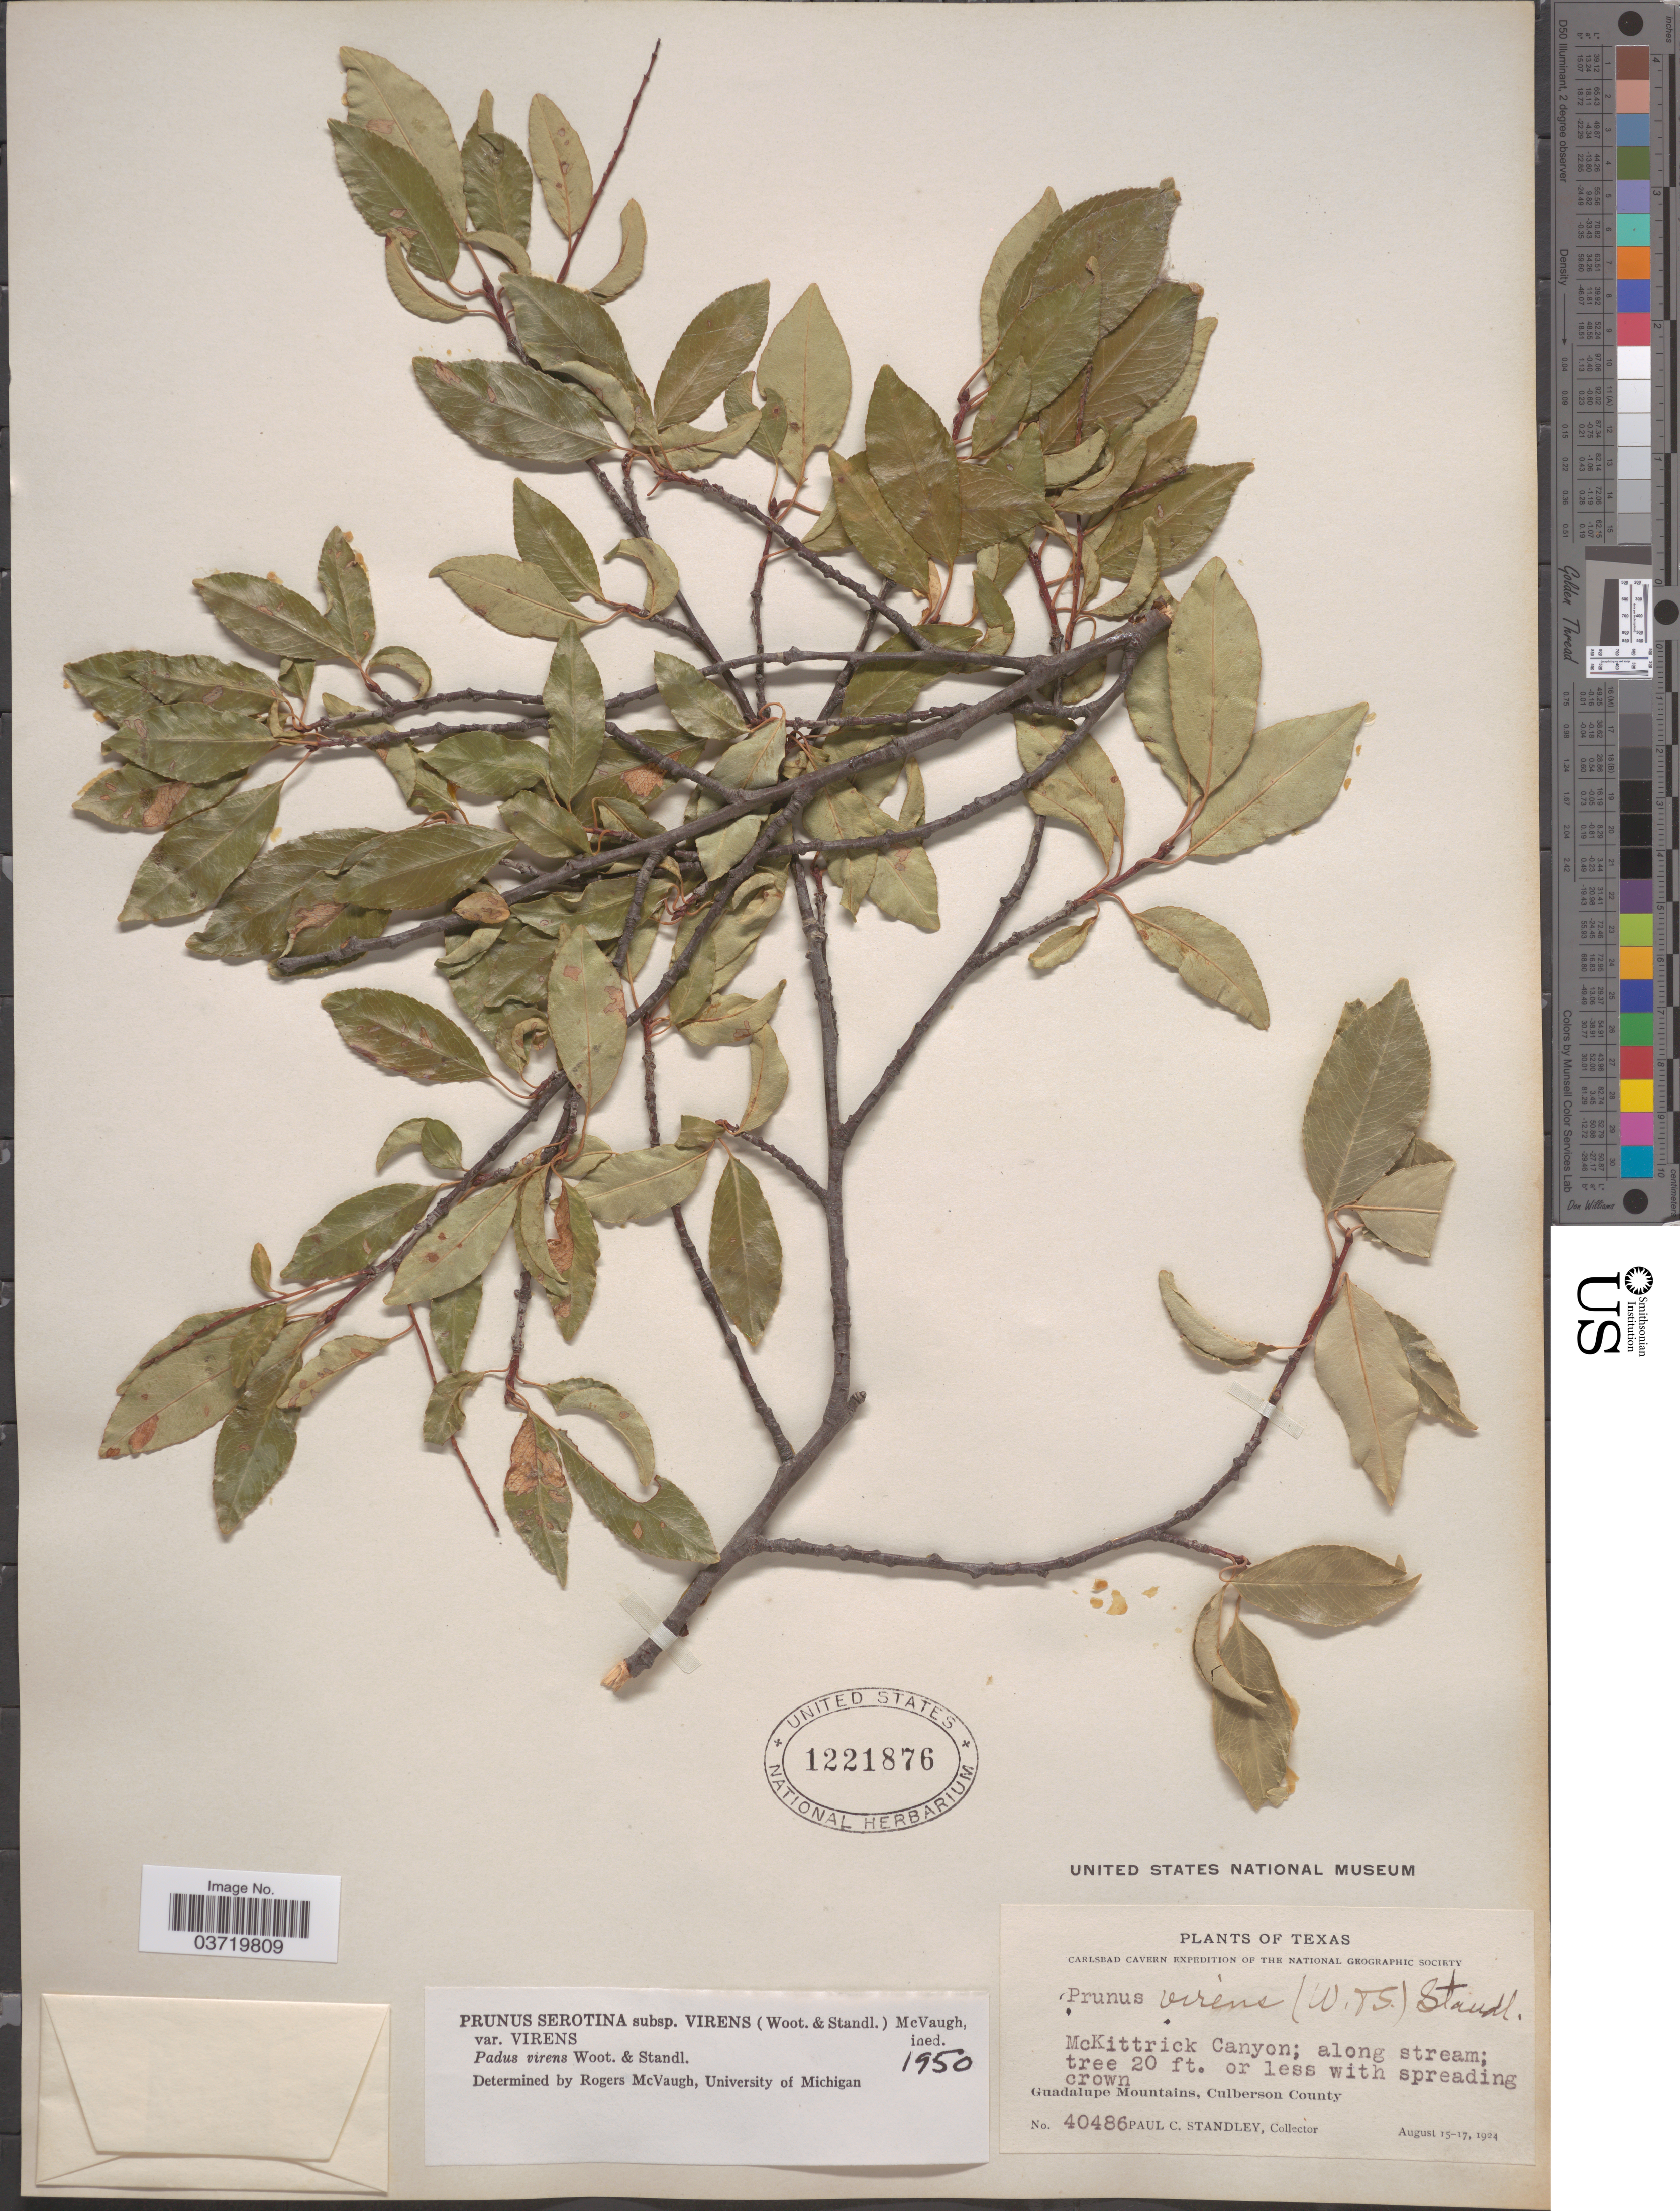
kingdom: Plantae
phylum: Tracheophyta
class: Magnoliopsida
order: Rosales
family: Rosaceae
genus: Prunus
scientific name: Prunus serotina var. rufula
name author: (Wooton & Standl.) McVaugh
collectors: P. C. Standley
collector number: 40486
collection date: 1924-08-15/1924-08-17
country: United States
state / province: Texas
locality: McKittrick Canyon; along stream. Guadalupe Mountains, Culberson County.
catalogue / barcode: US 1221876